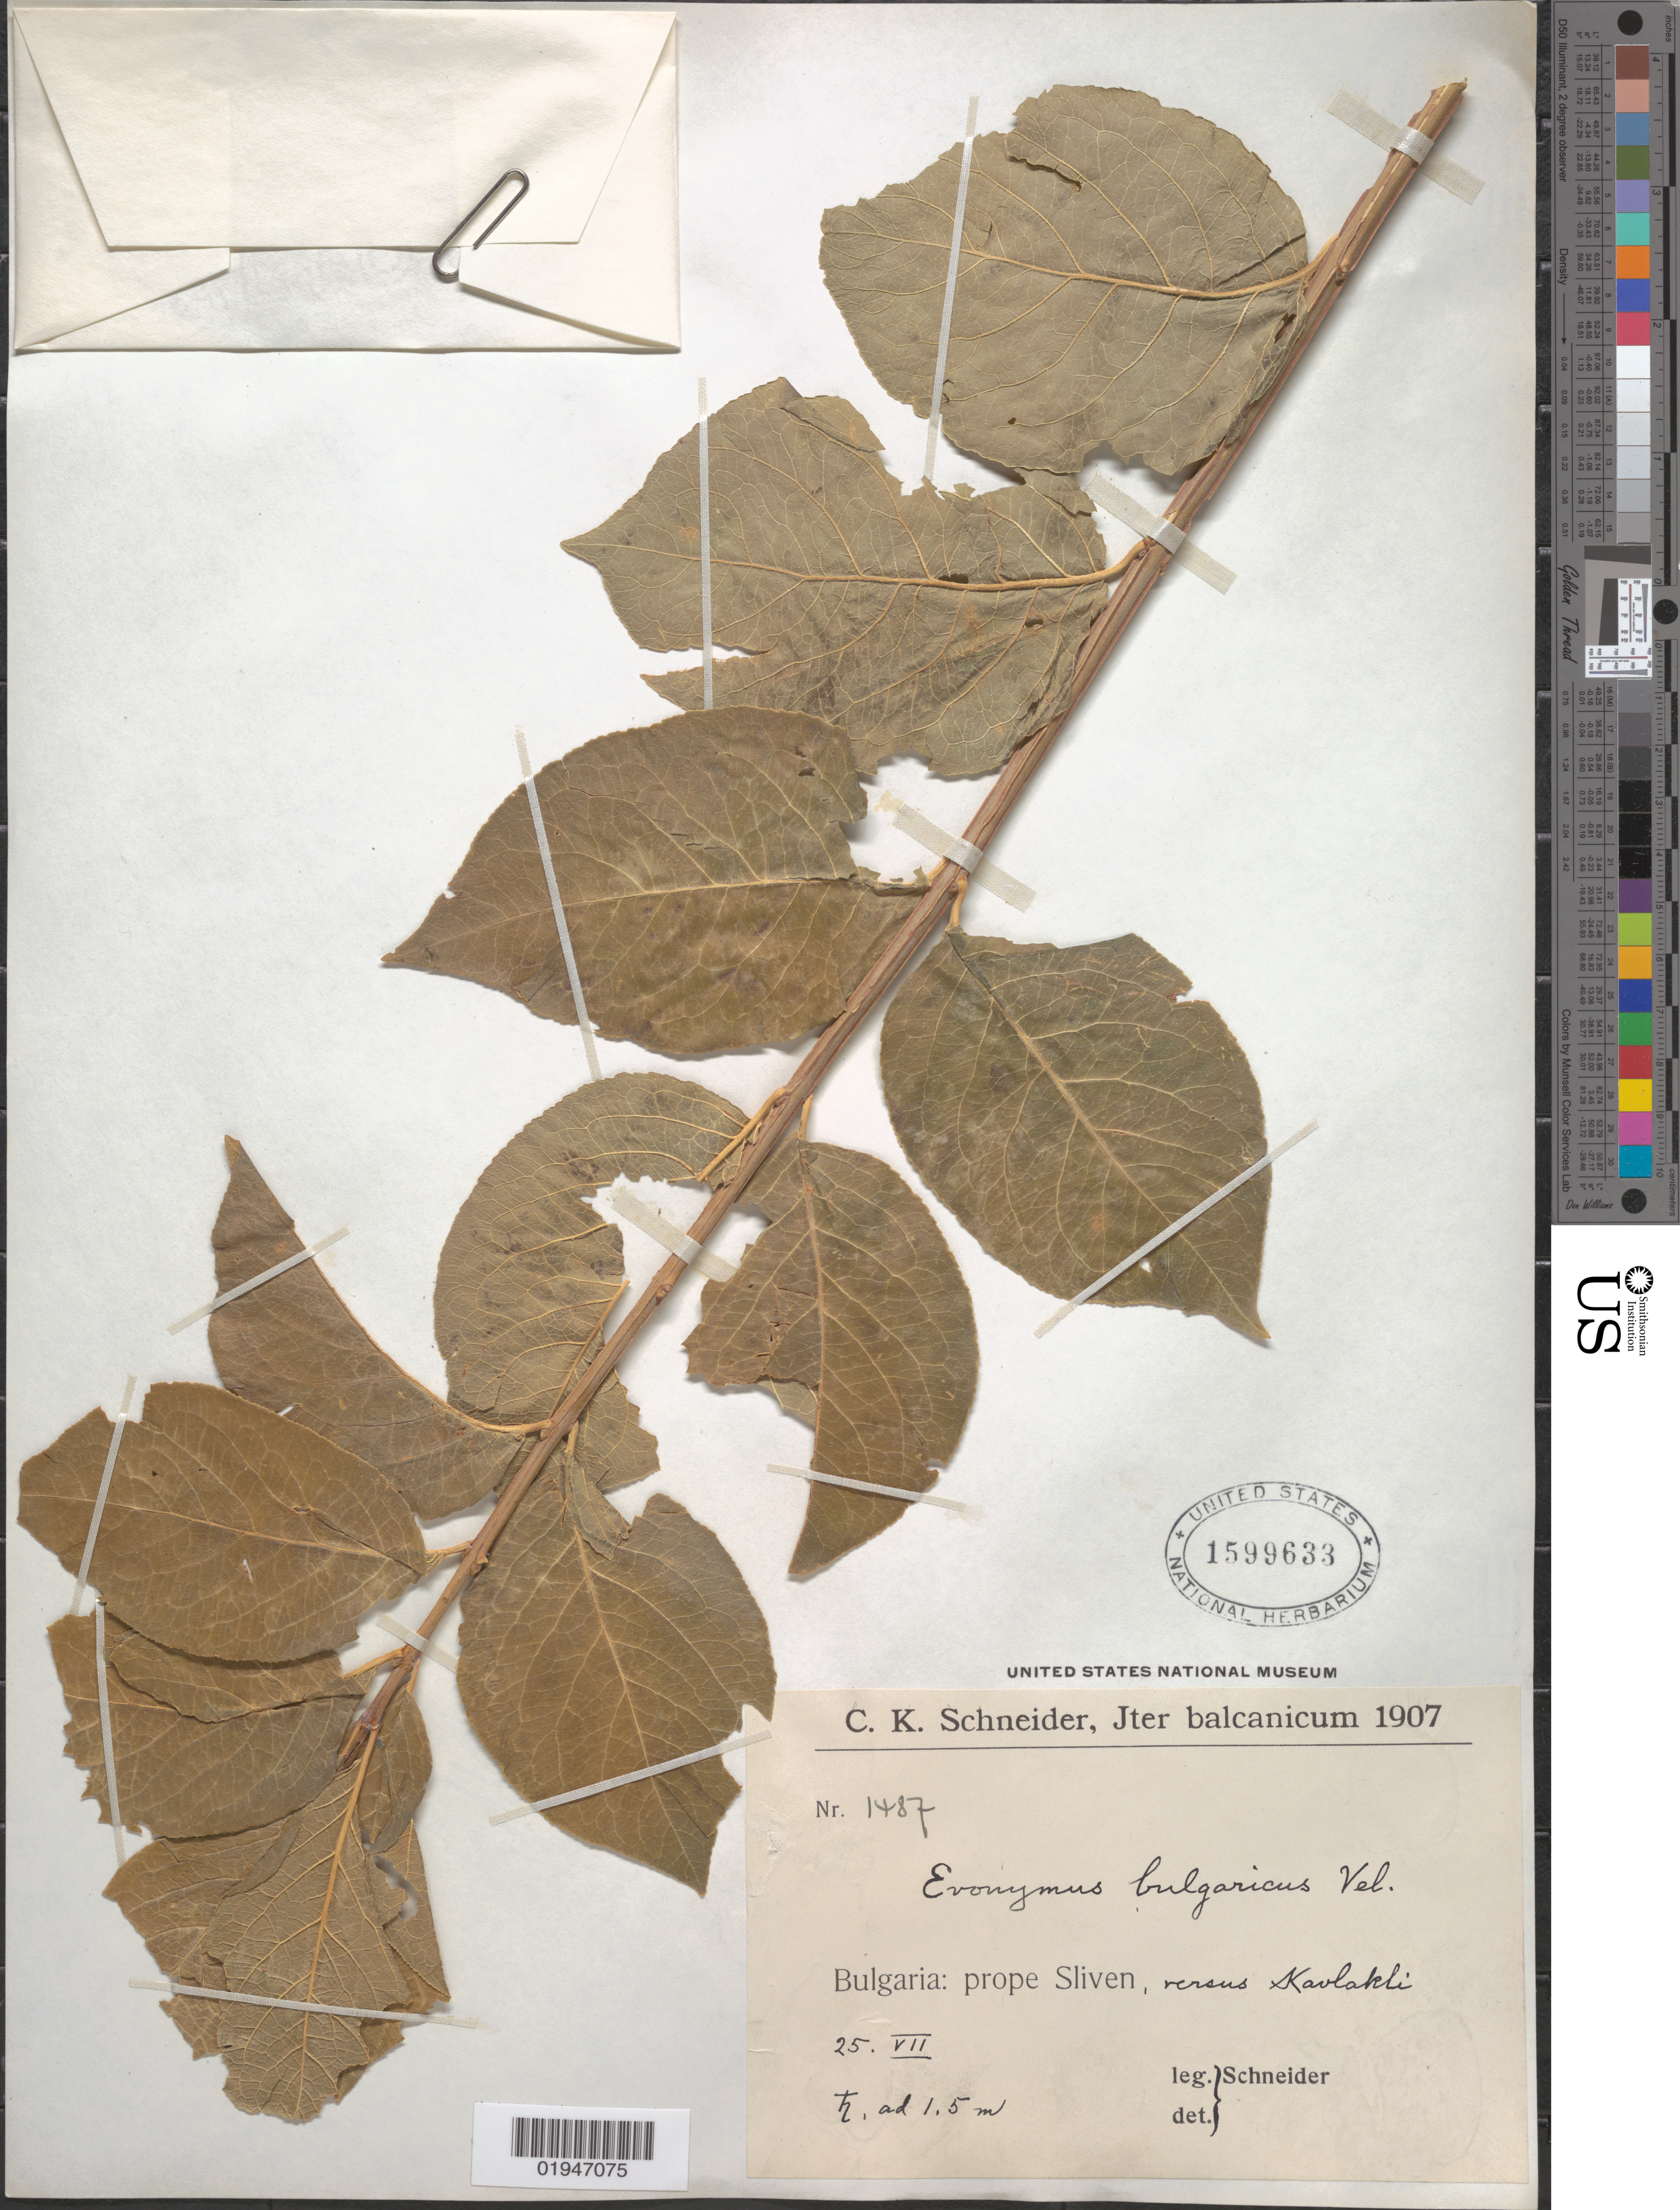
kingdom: Plantae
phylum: Tracheophyta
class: Magnoliopsida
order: Celastrales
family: Celastraceae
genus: Euonymus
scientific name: Euonymus bulgaricus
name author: Velen.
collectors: C. K. Schneider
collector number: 1487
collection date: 1907-07-25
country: Bulgaria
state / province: Sliven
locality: Sliven, versus Kavlakli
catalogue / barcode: US 1599633